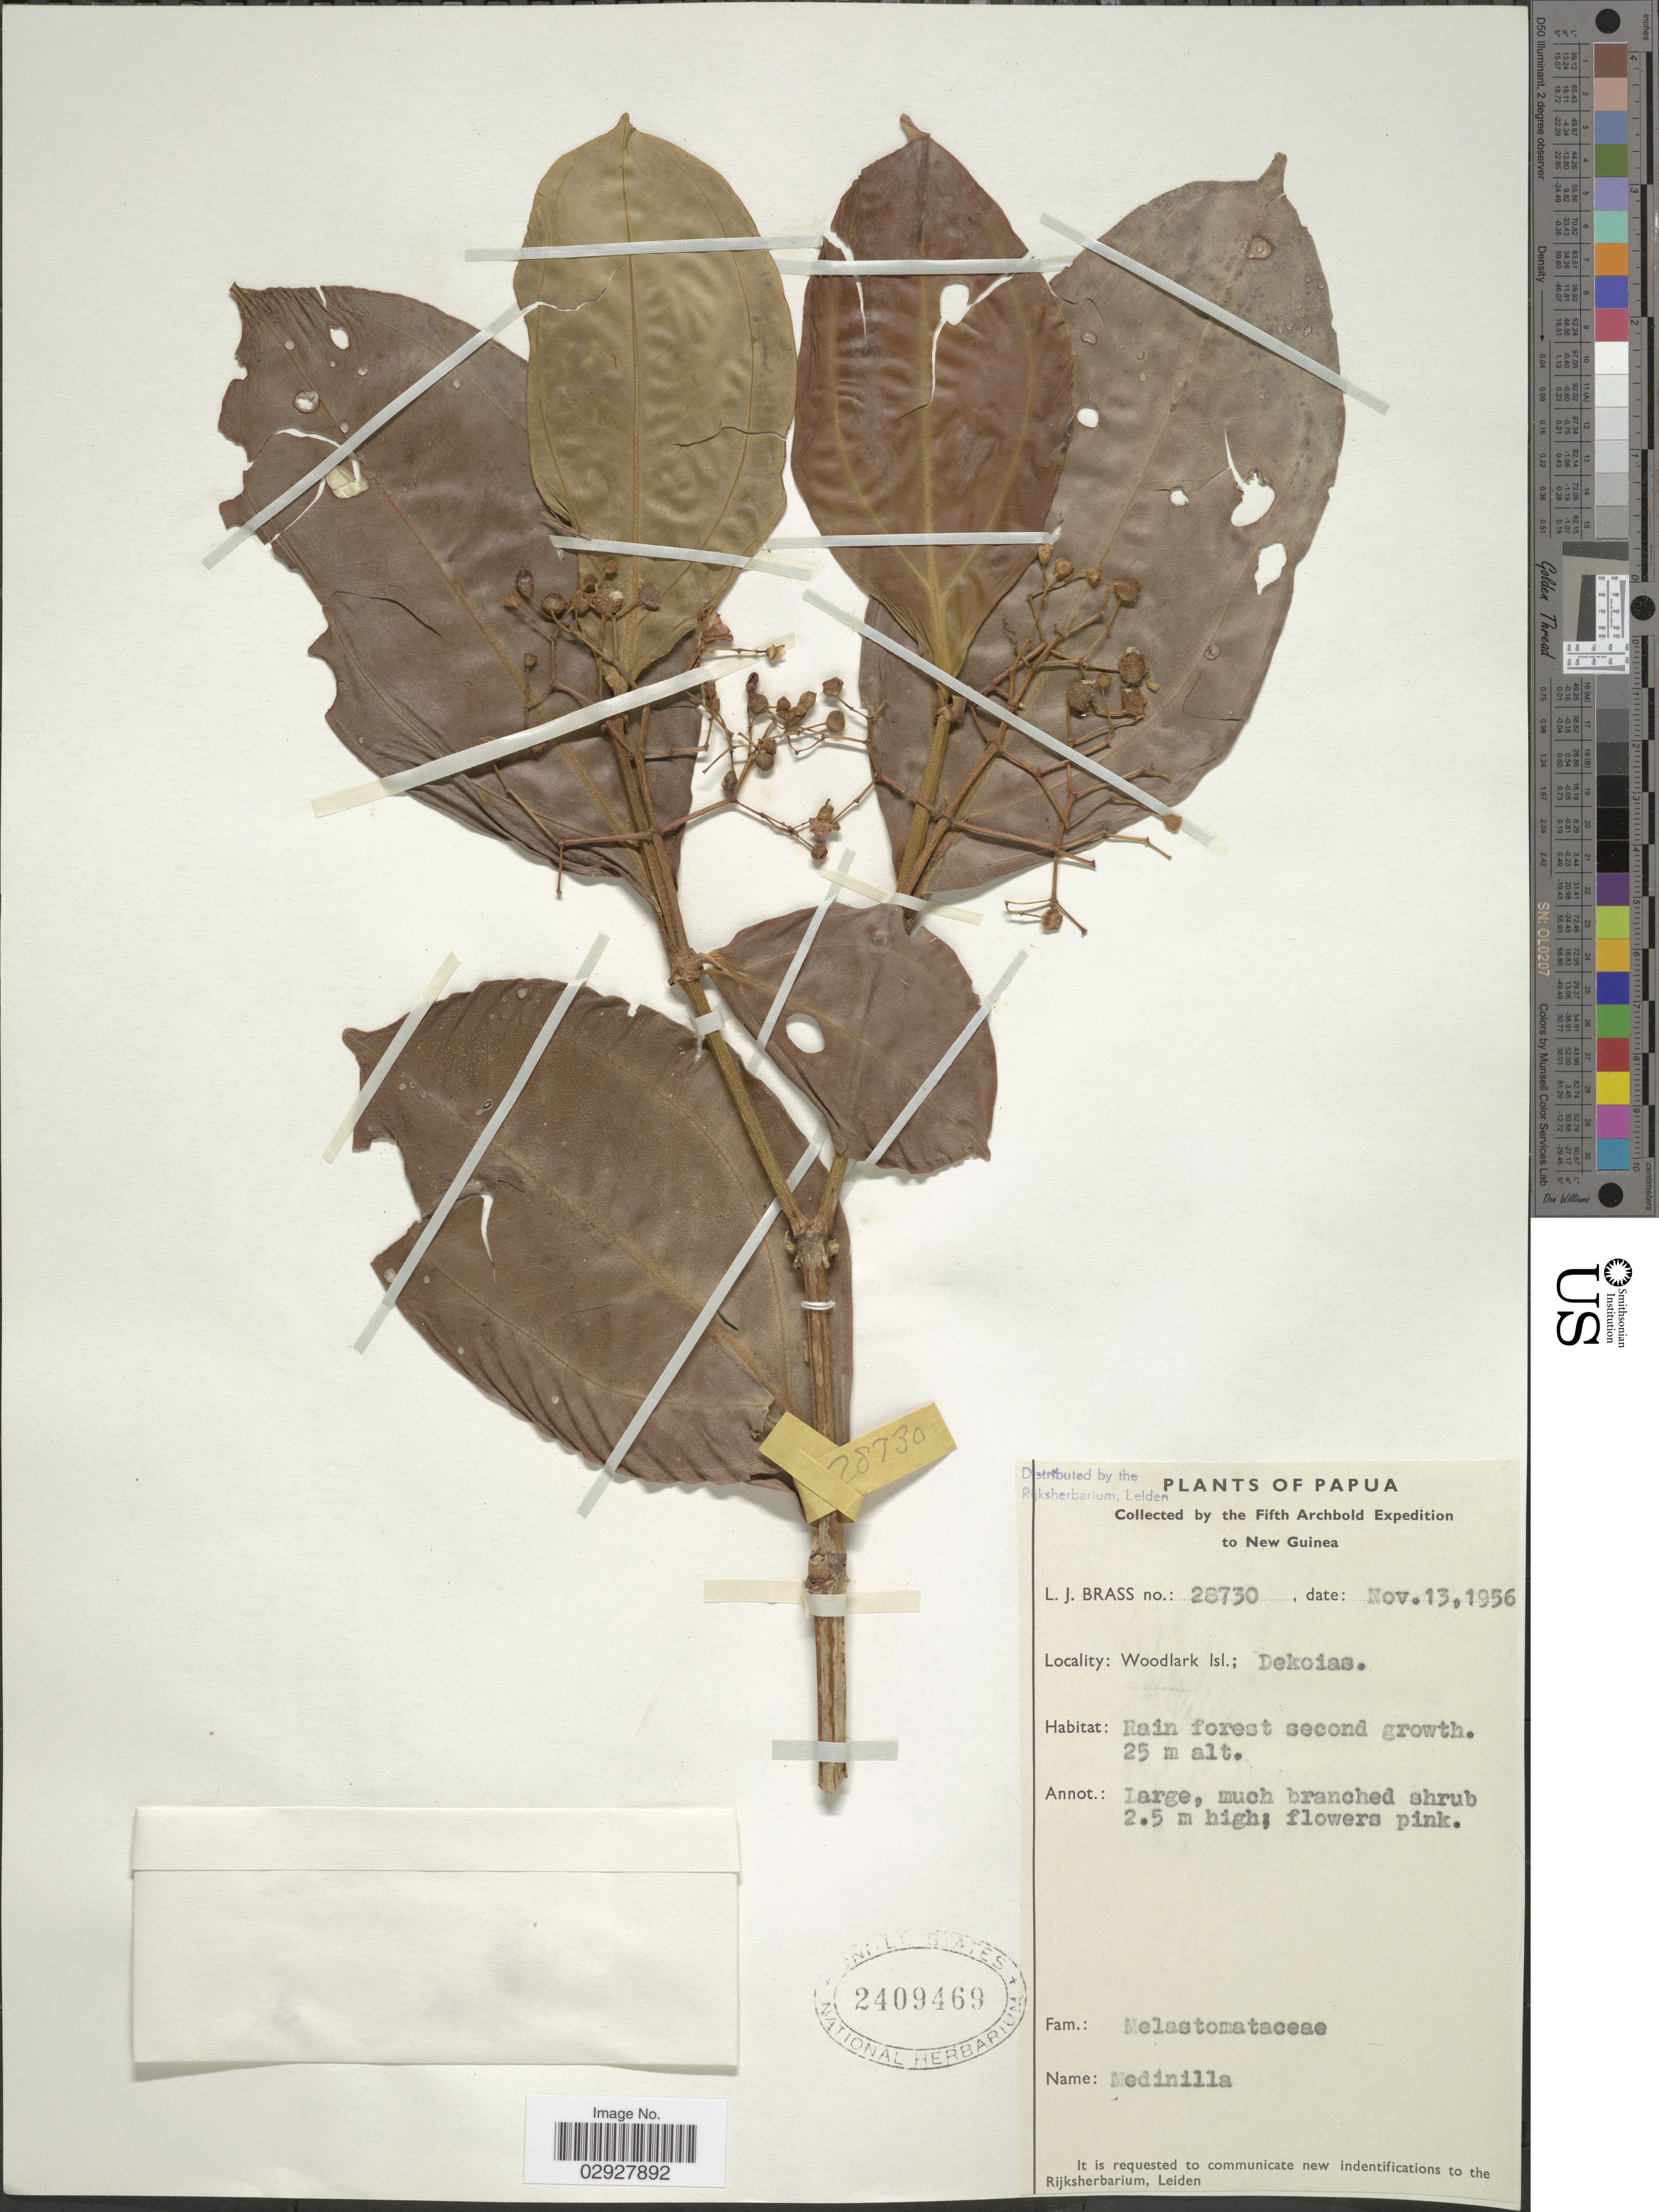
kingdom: Plantae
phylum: Tracheophyta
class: Magnoliopsida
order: Myrtales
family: Melastomataceae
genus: Medinilla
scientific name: Medinilla sp.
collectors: L. J. Brass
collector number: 28730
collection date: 1956-11-13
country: Papua New Guinea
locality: Papua, New Guinea, Woodlark Isl.; Dekoias.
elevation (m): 25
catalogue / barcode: US 2409469